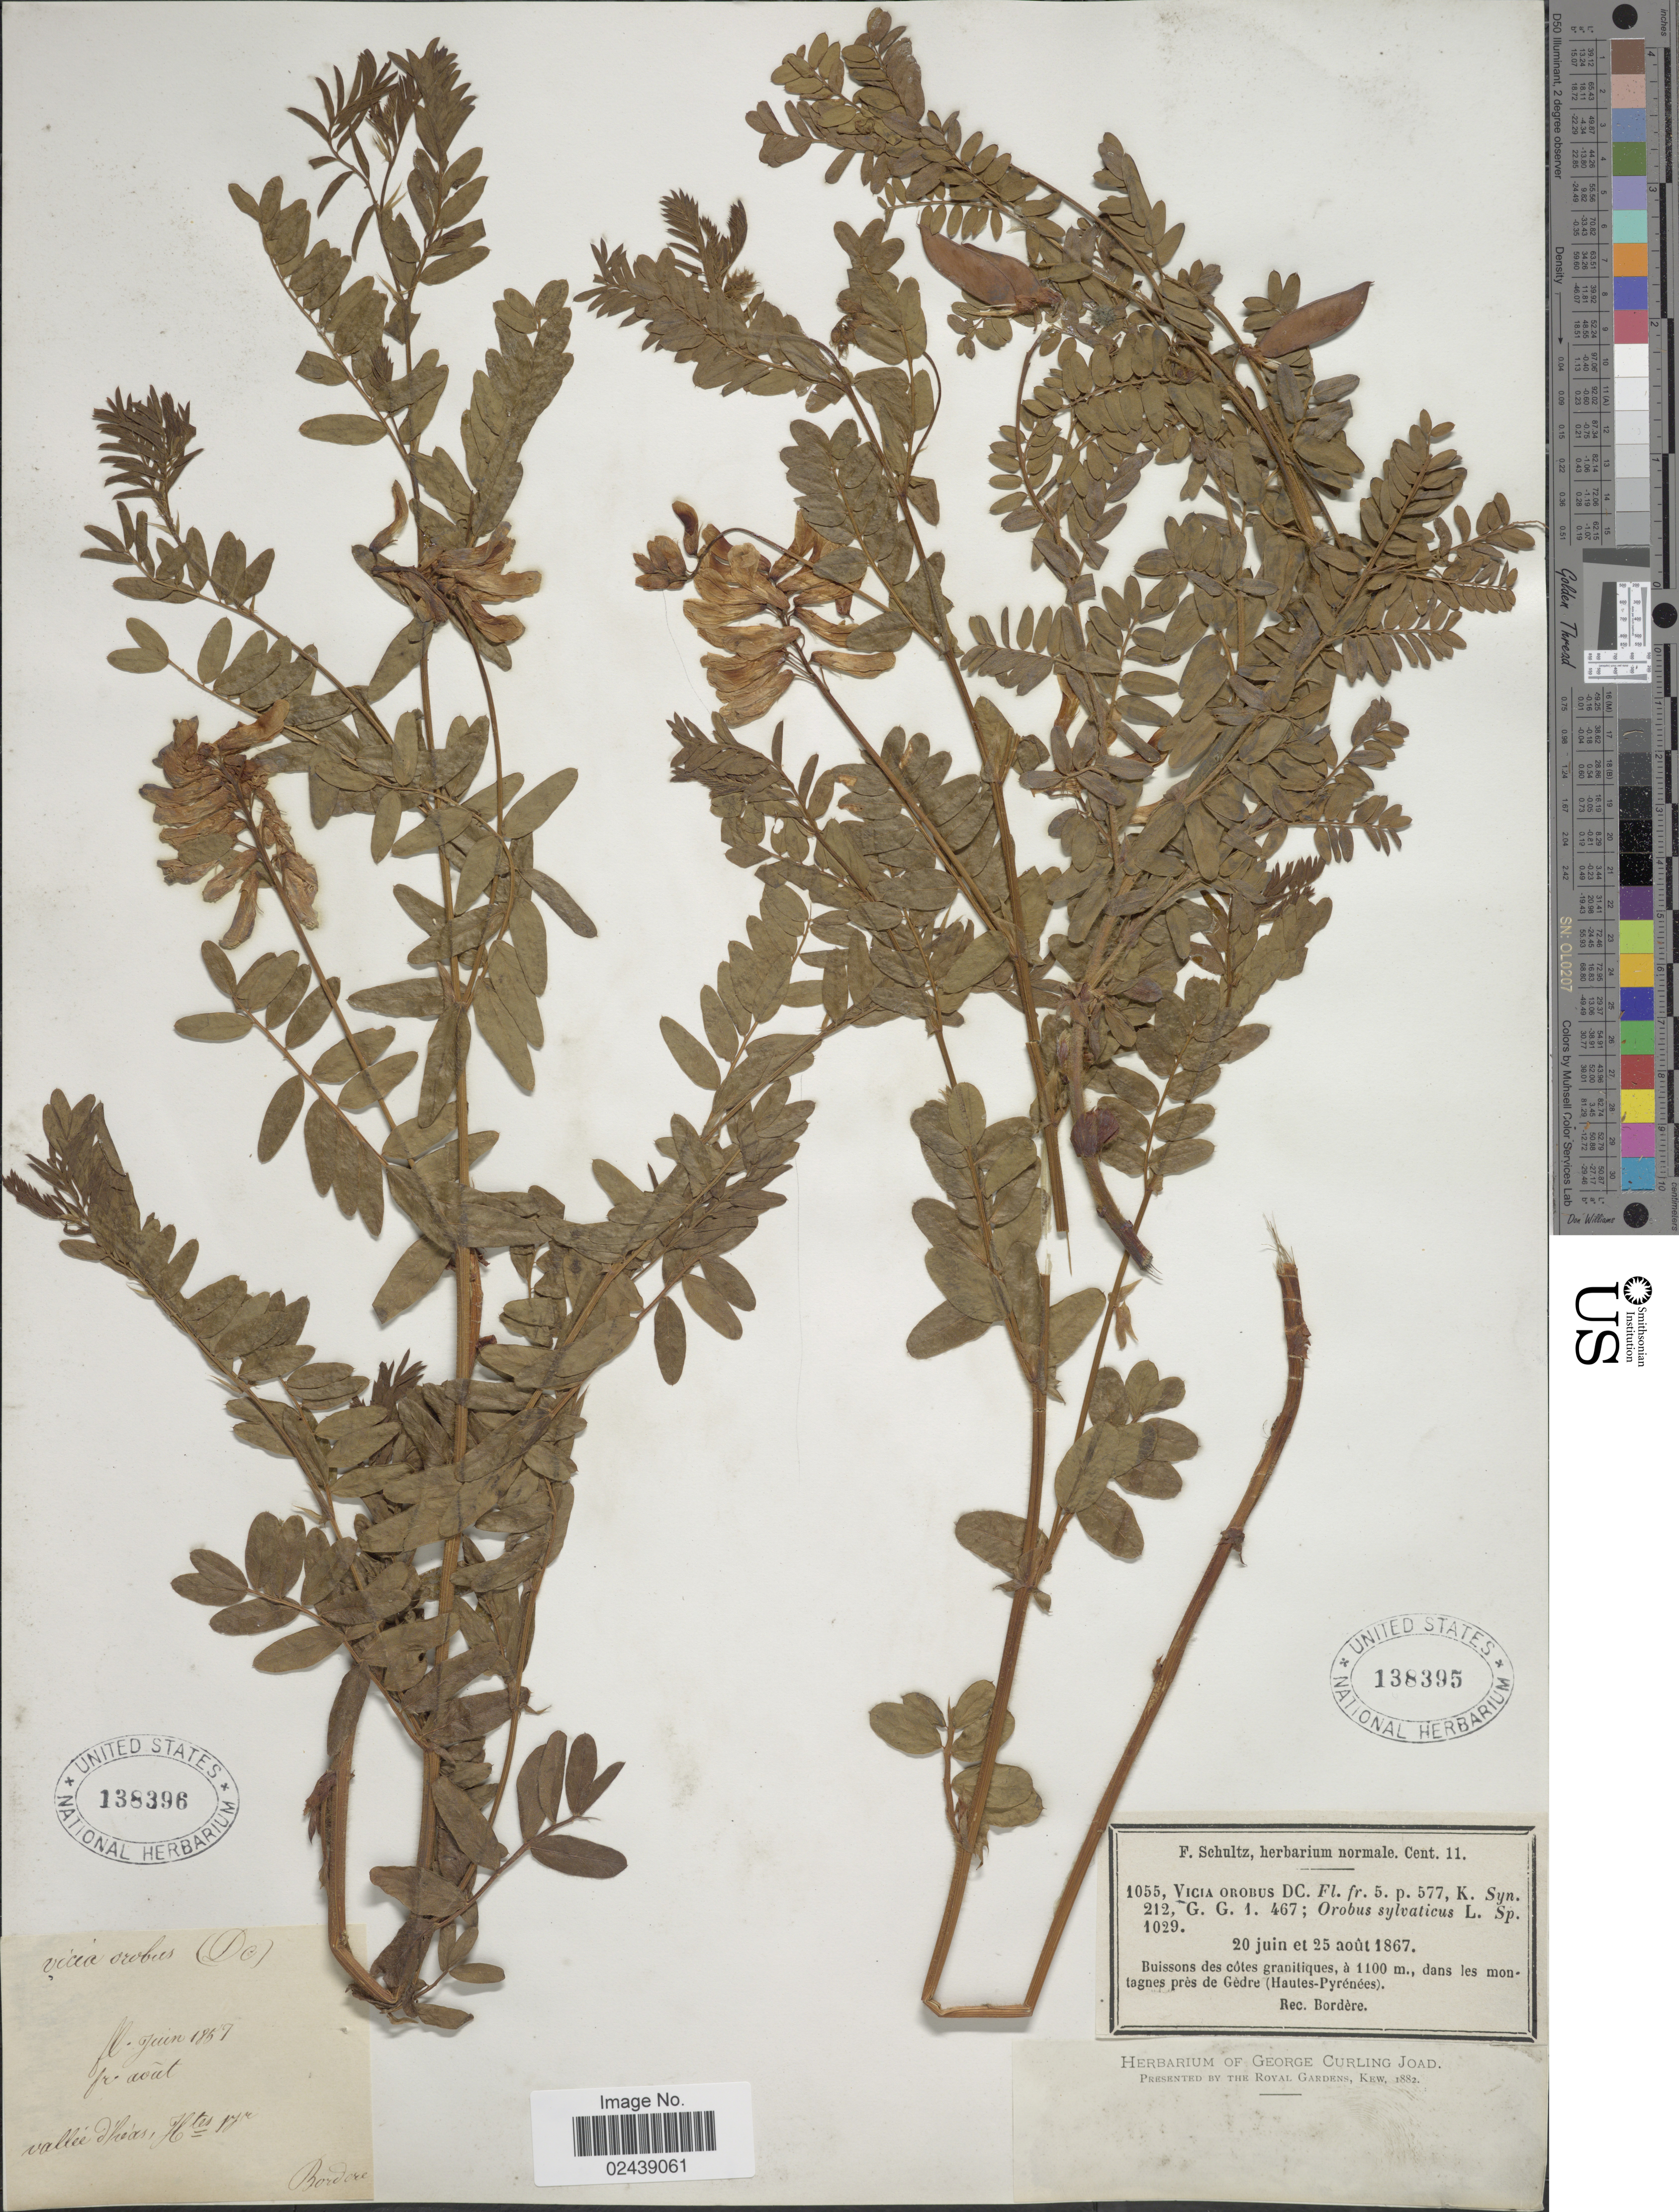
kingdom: Plantae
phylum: Tracheophyta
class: Magnoliopsida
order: Fabales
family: Fabaceae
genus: Vicia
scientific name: Vicia orobus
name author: DC.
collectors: -. Bordere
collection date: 1867-06/1867-08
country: France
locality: Vallee d'Heas, htes pyre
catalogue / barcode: US 138396-2